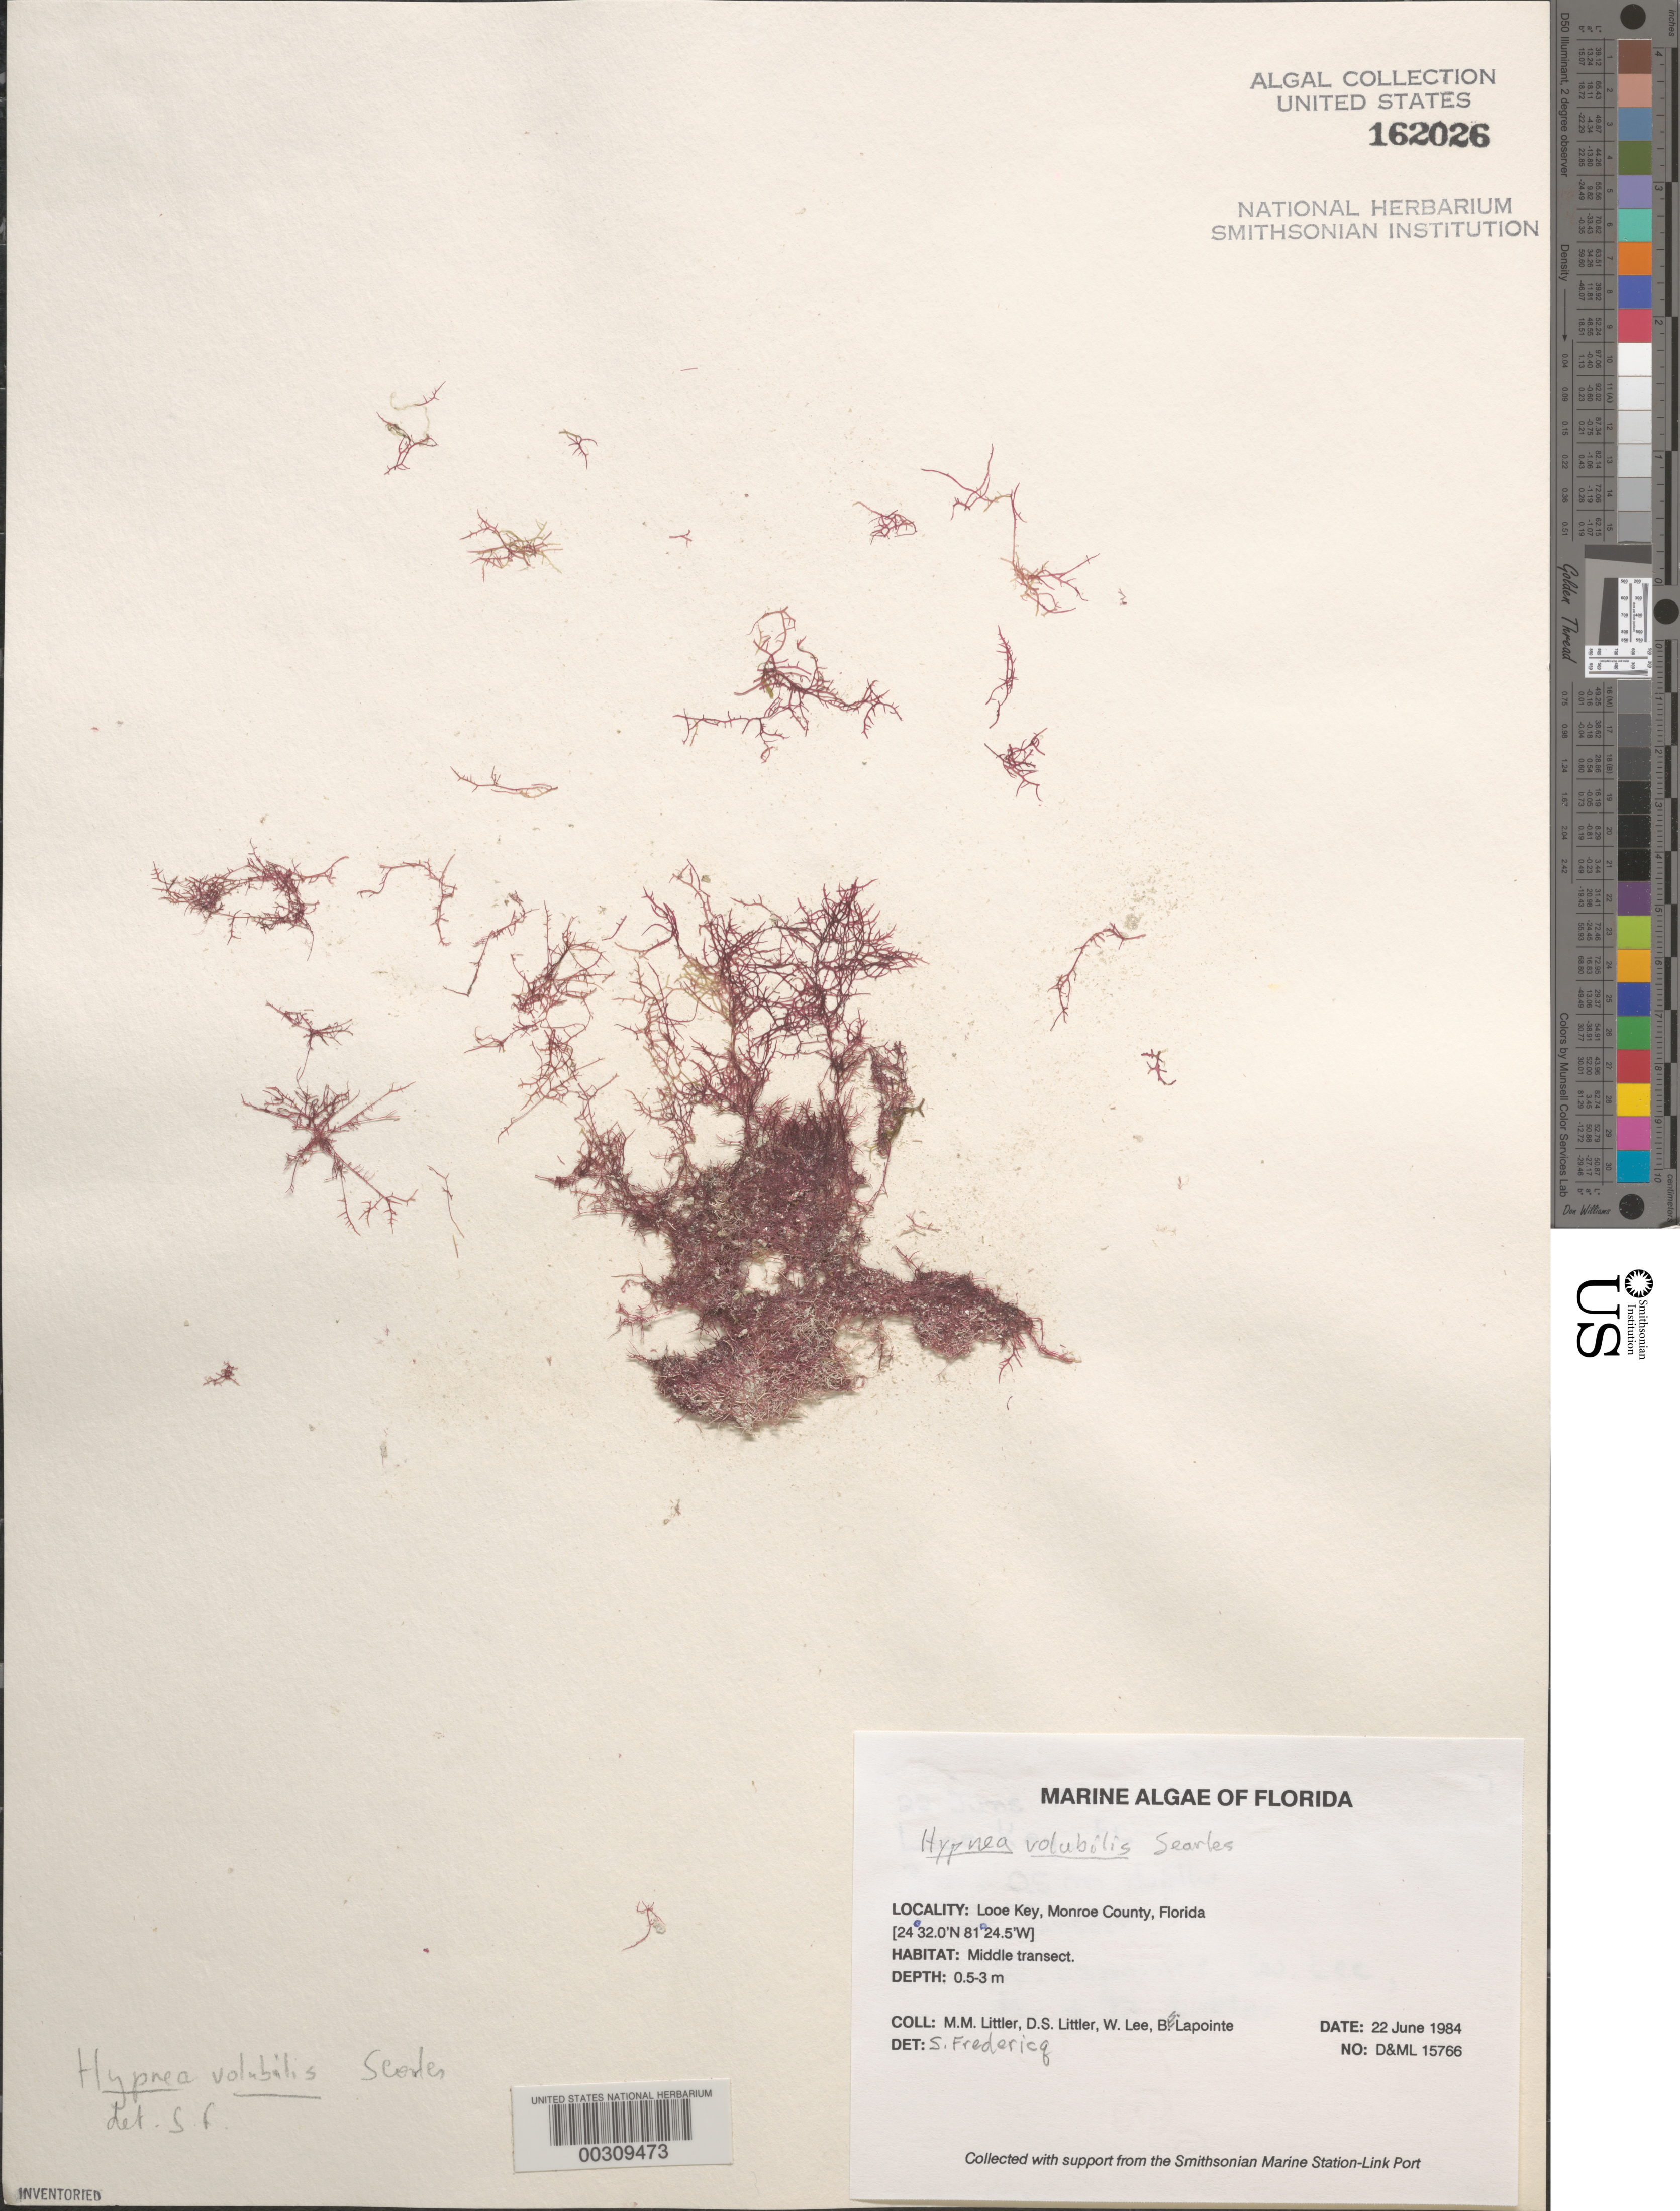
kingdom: Plantae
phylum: Rhodophyta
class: Florideophyceae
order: Gigartinales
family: Cystocloniaceae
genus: Calliblepharis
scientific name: Calliblepharis saidana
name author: (E.M. Holmes) M.Y.Yang & M.S. Kim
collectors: M. M. Littler, D. S. Littler, W. Lee & B. Lapointe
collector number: D&ML 15766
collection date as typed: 22 Jun 1984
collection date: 1984-06-22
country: United States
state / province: Florida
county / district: Monroe County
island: Looe Key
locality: Looe Key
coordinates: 24 32.0' N, 81 24.5' W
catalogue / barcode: US 162026